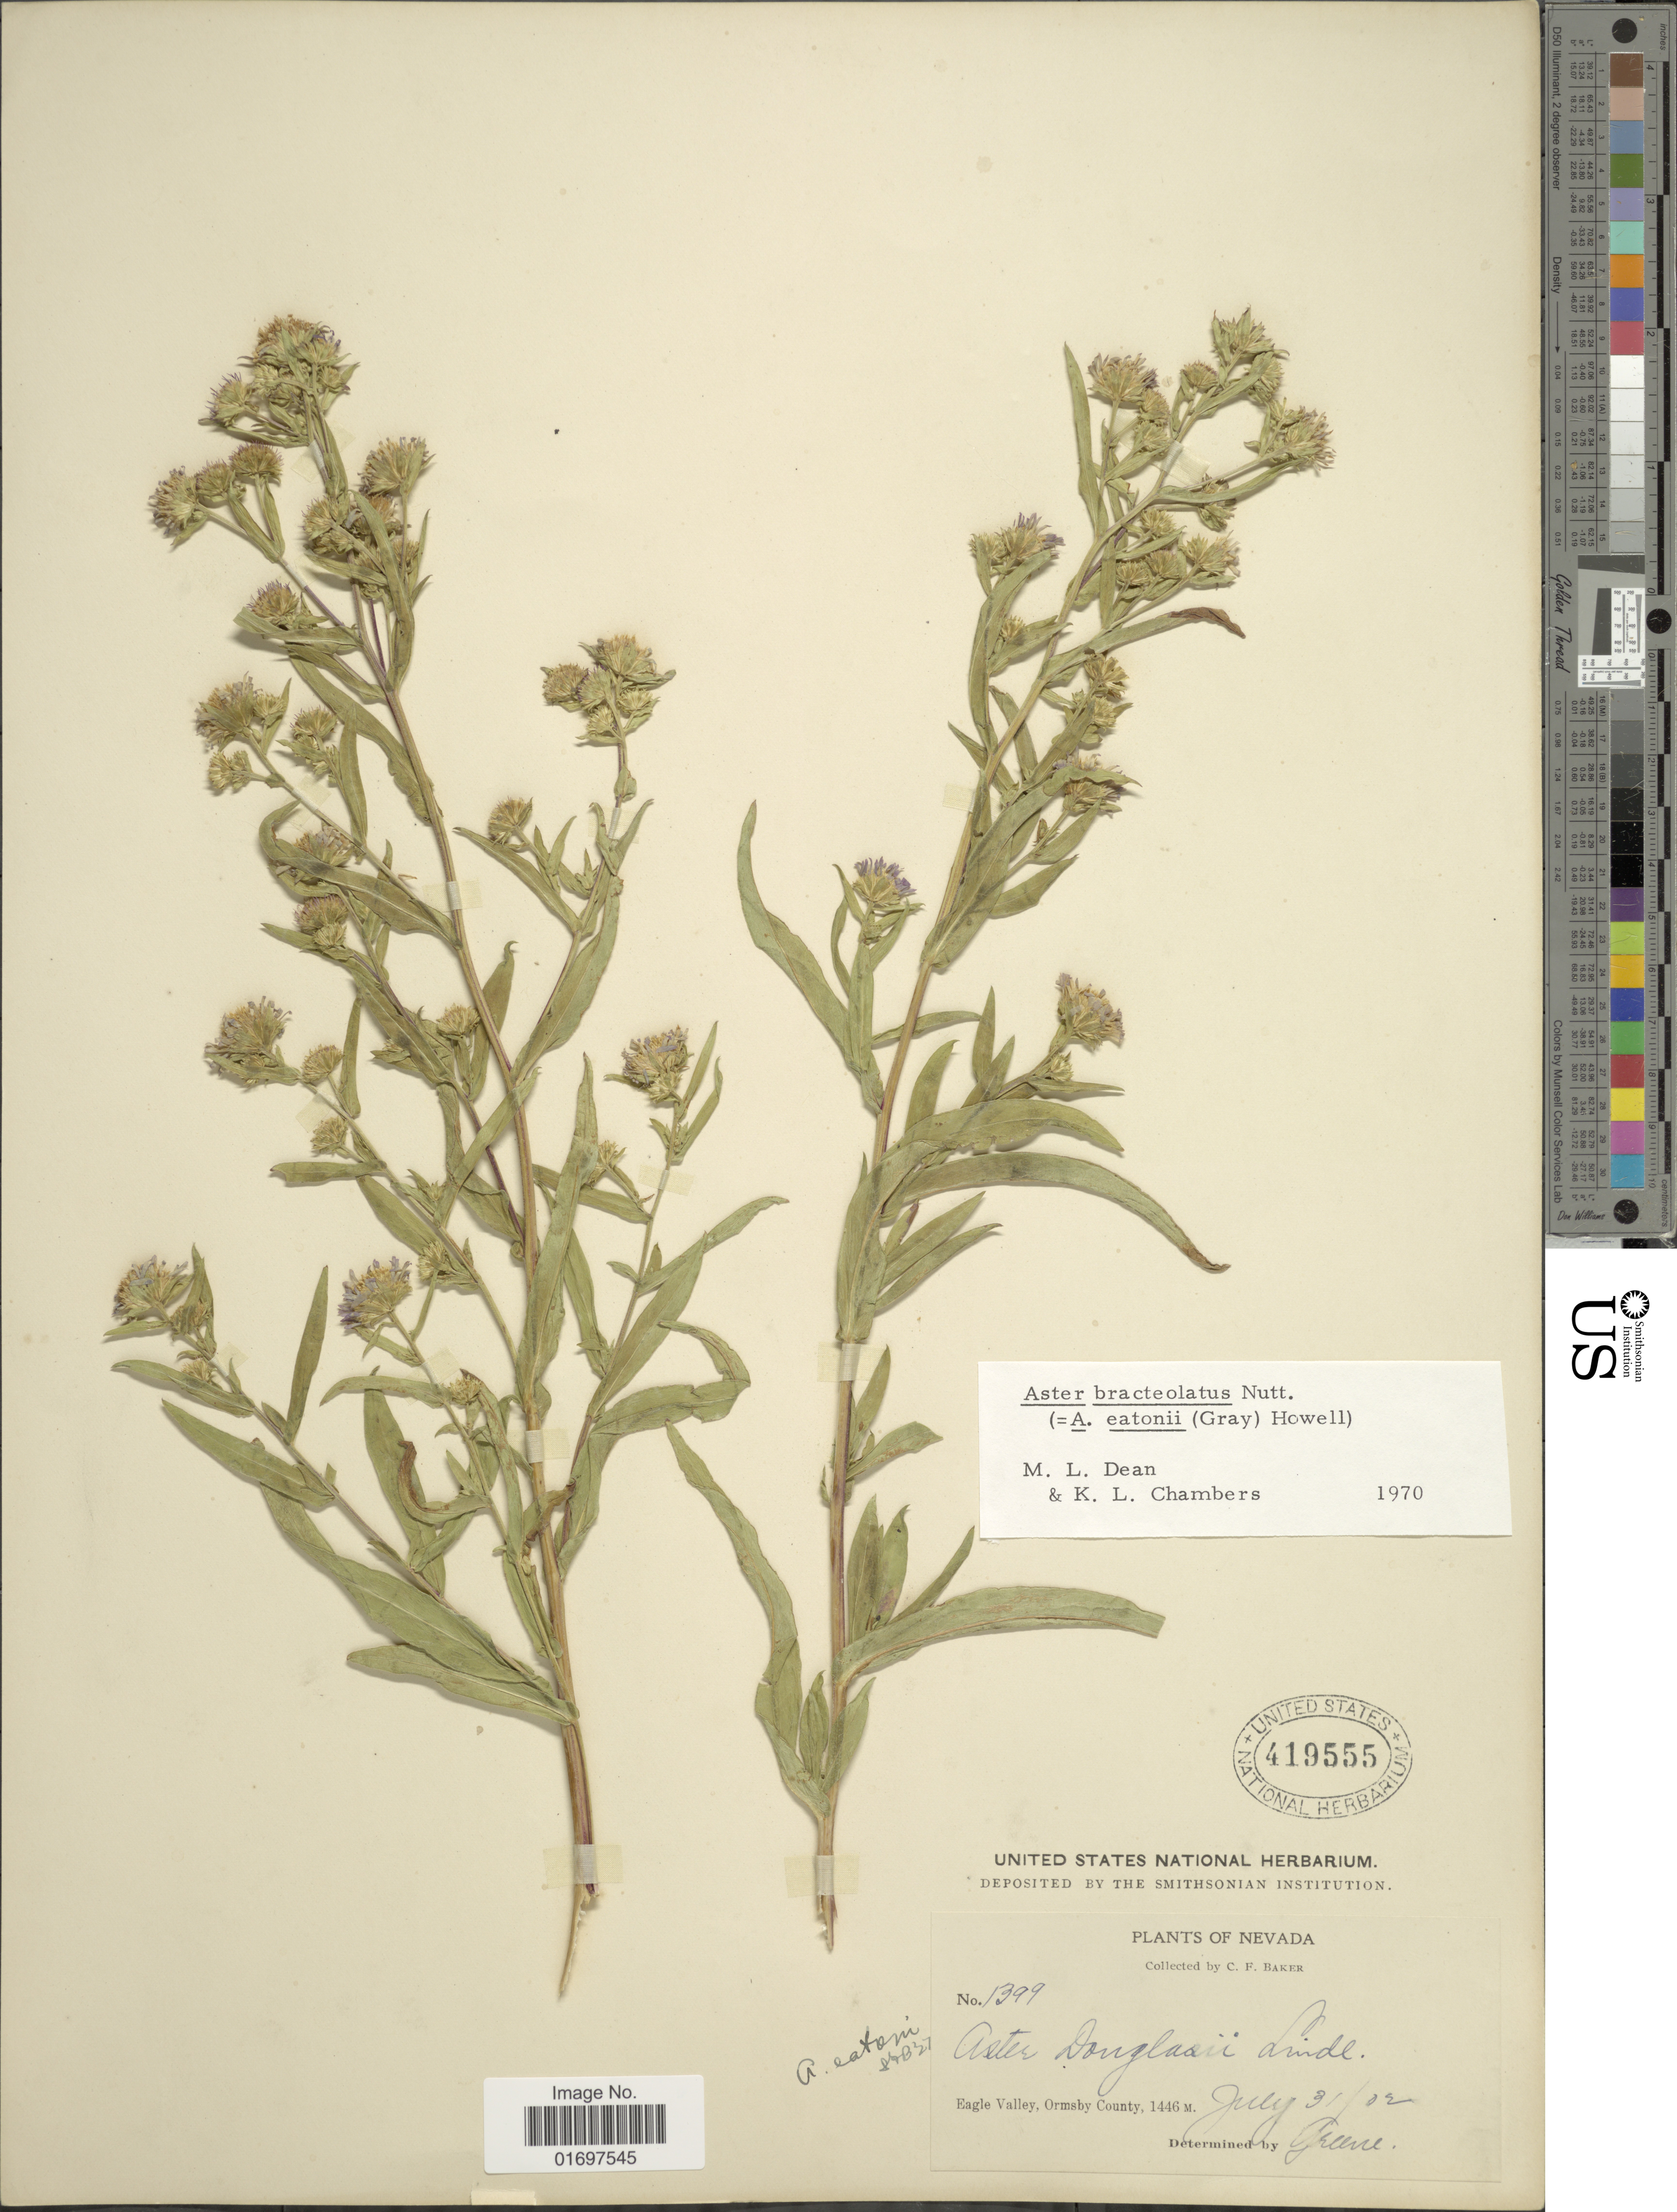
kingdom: Plantae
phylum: Tracheophyta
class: Magnoliopsida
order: Asterales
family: Asteraceae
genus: Symphyotrichum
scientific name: Symphyotrichum bracteolatum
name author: (Nutt.) G.L. Nesom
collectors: C. F. Baker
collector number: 1399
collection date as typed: Transcribed d/m/y: 31/7/2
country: United States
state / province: Nevada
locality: Eagle Valley, Ormsby County,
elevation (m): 1446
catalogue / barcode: US 419555